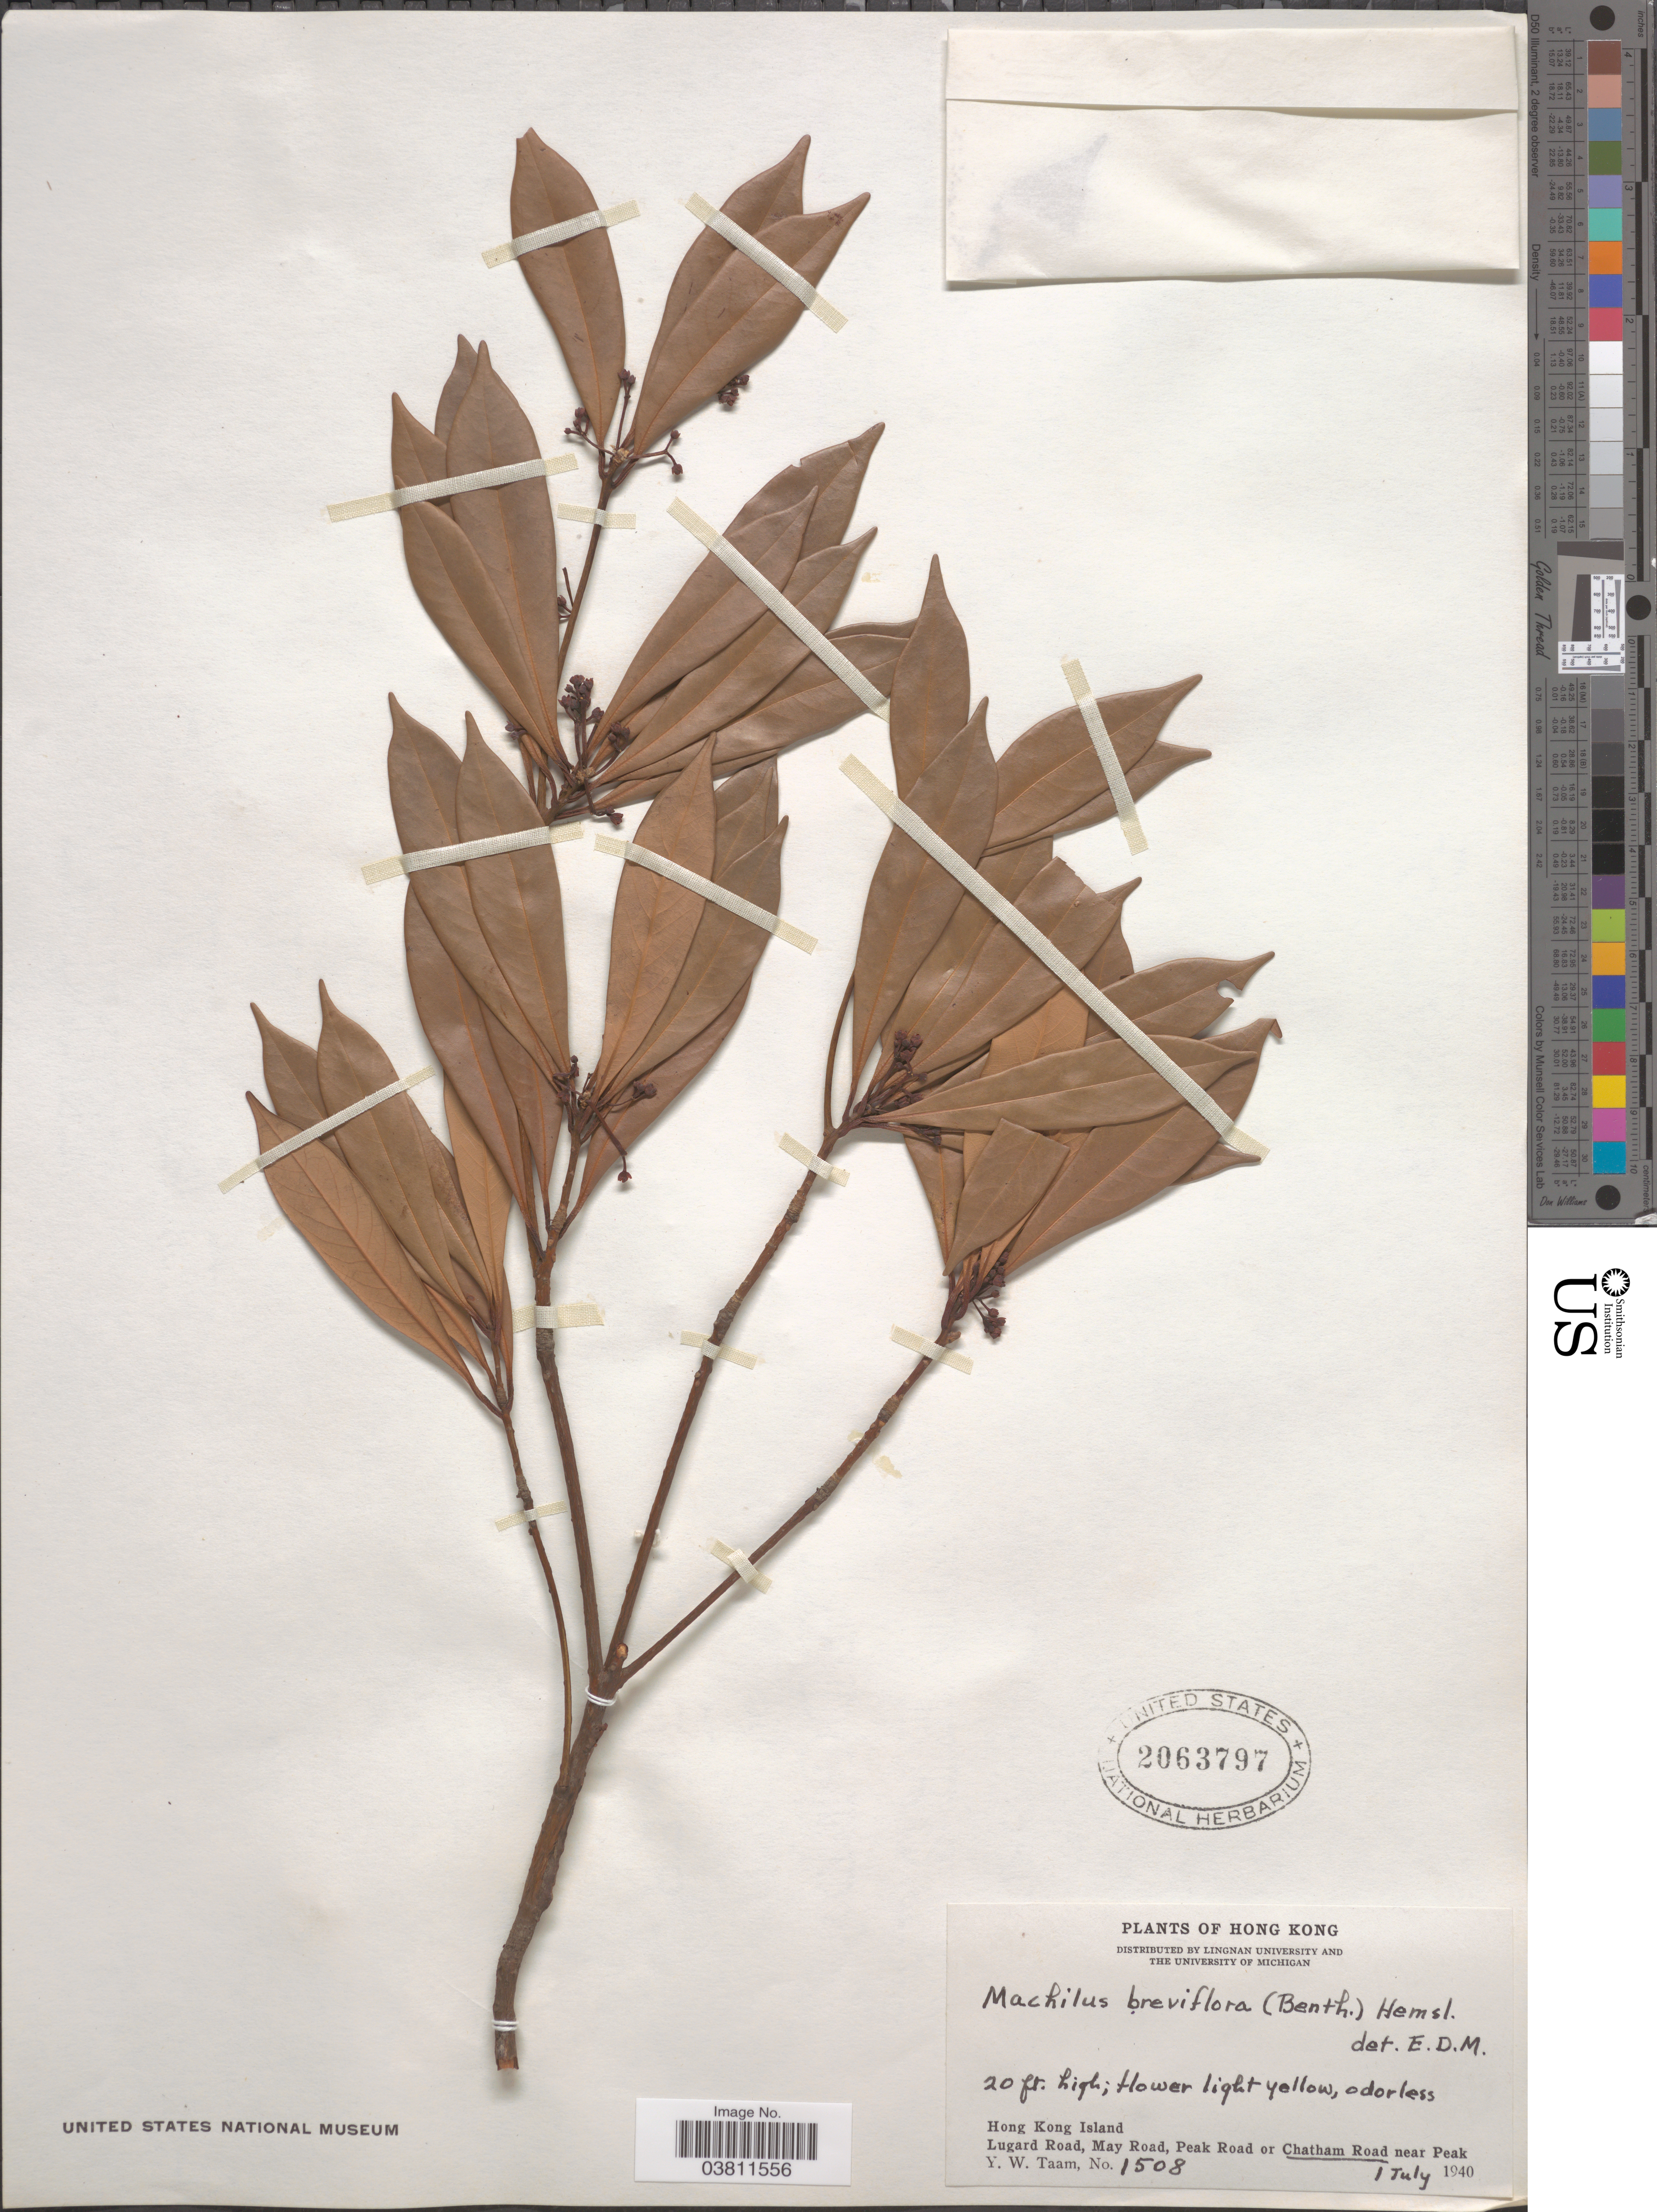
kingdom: Plantae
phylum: Tracheophyta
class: Magnoliopsida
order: Laurales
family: Lauraceae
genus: Machilus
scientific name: Machilus breviflora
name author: (Benth.) Hemsl.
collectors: Y. W. Taam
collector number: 1508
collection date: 1940-07-01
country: China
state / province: Hong Kong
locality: Hong Kong Island. Chatham Road near Peak.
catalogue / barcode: US 2063797